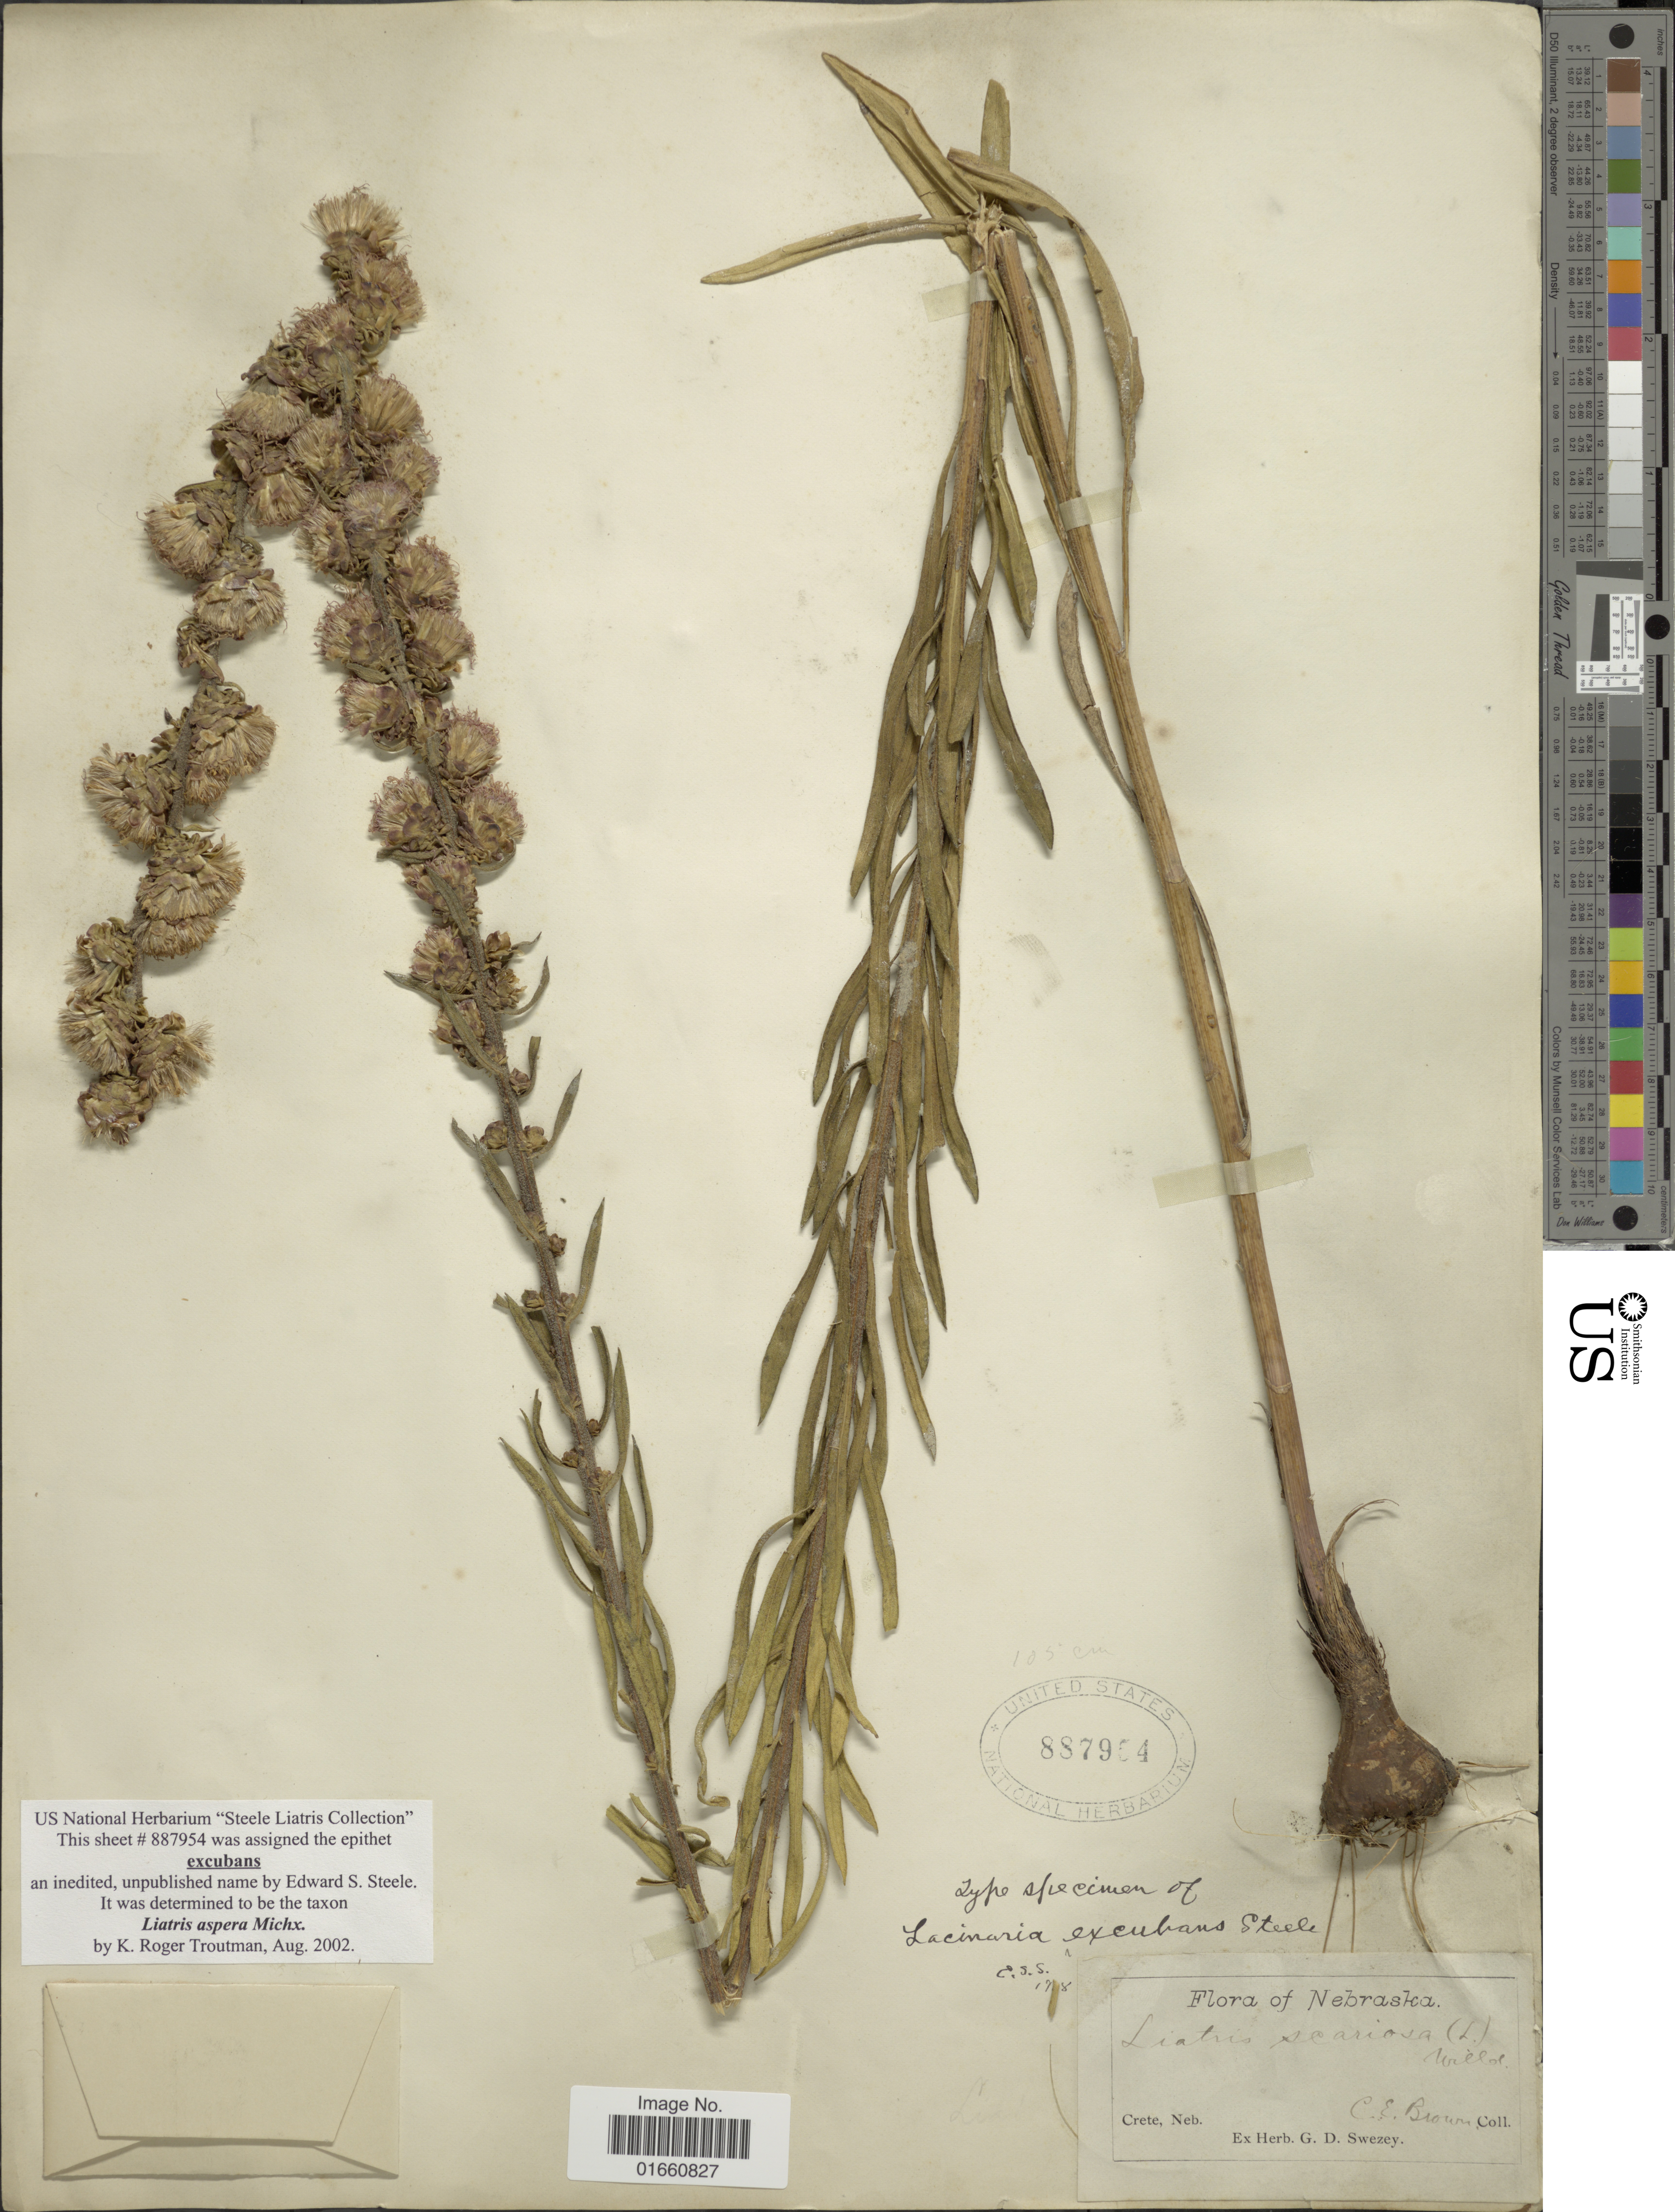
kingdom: Plantae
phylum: Tracheophyta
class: Magnoliopsida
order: Asterales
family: Asteraceae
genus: Liatris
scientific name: Liatris aspera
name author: Michx.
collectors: C. Brown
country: United States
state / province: Nebraska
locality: Crete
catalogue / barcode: US 887954